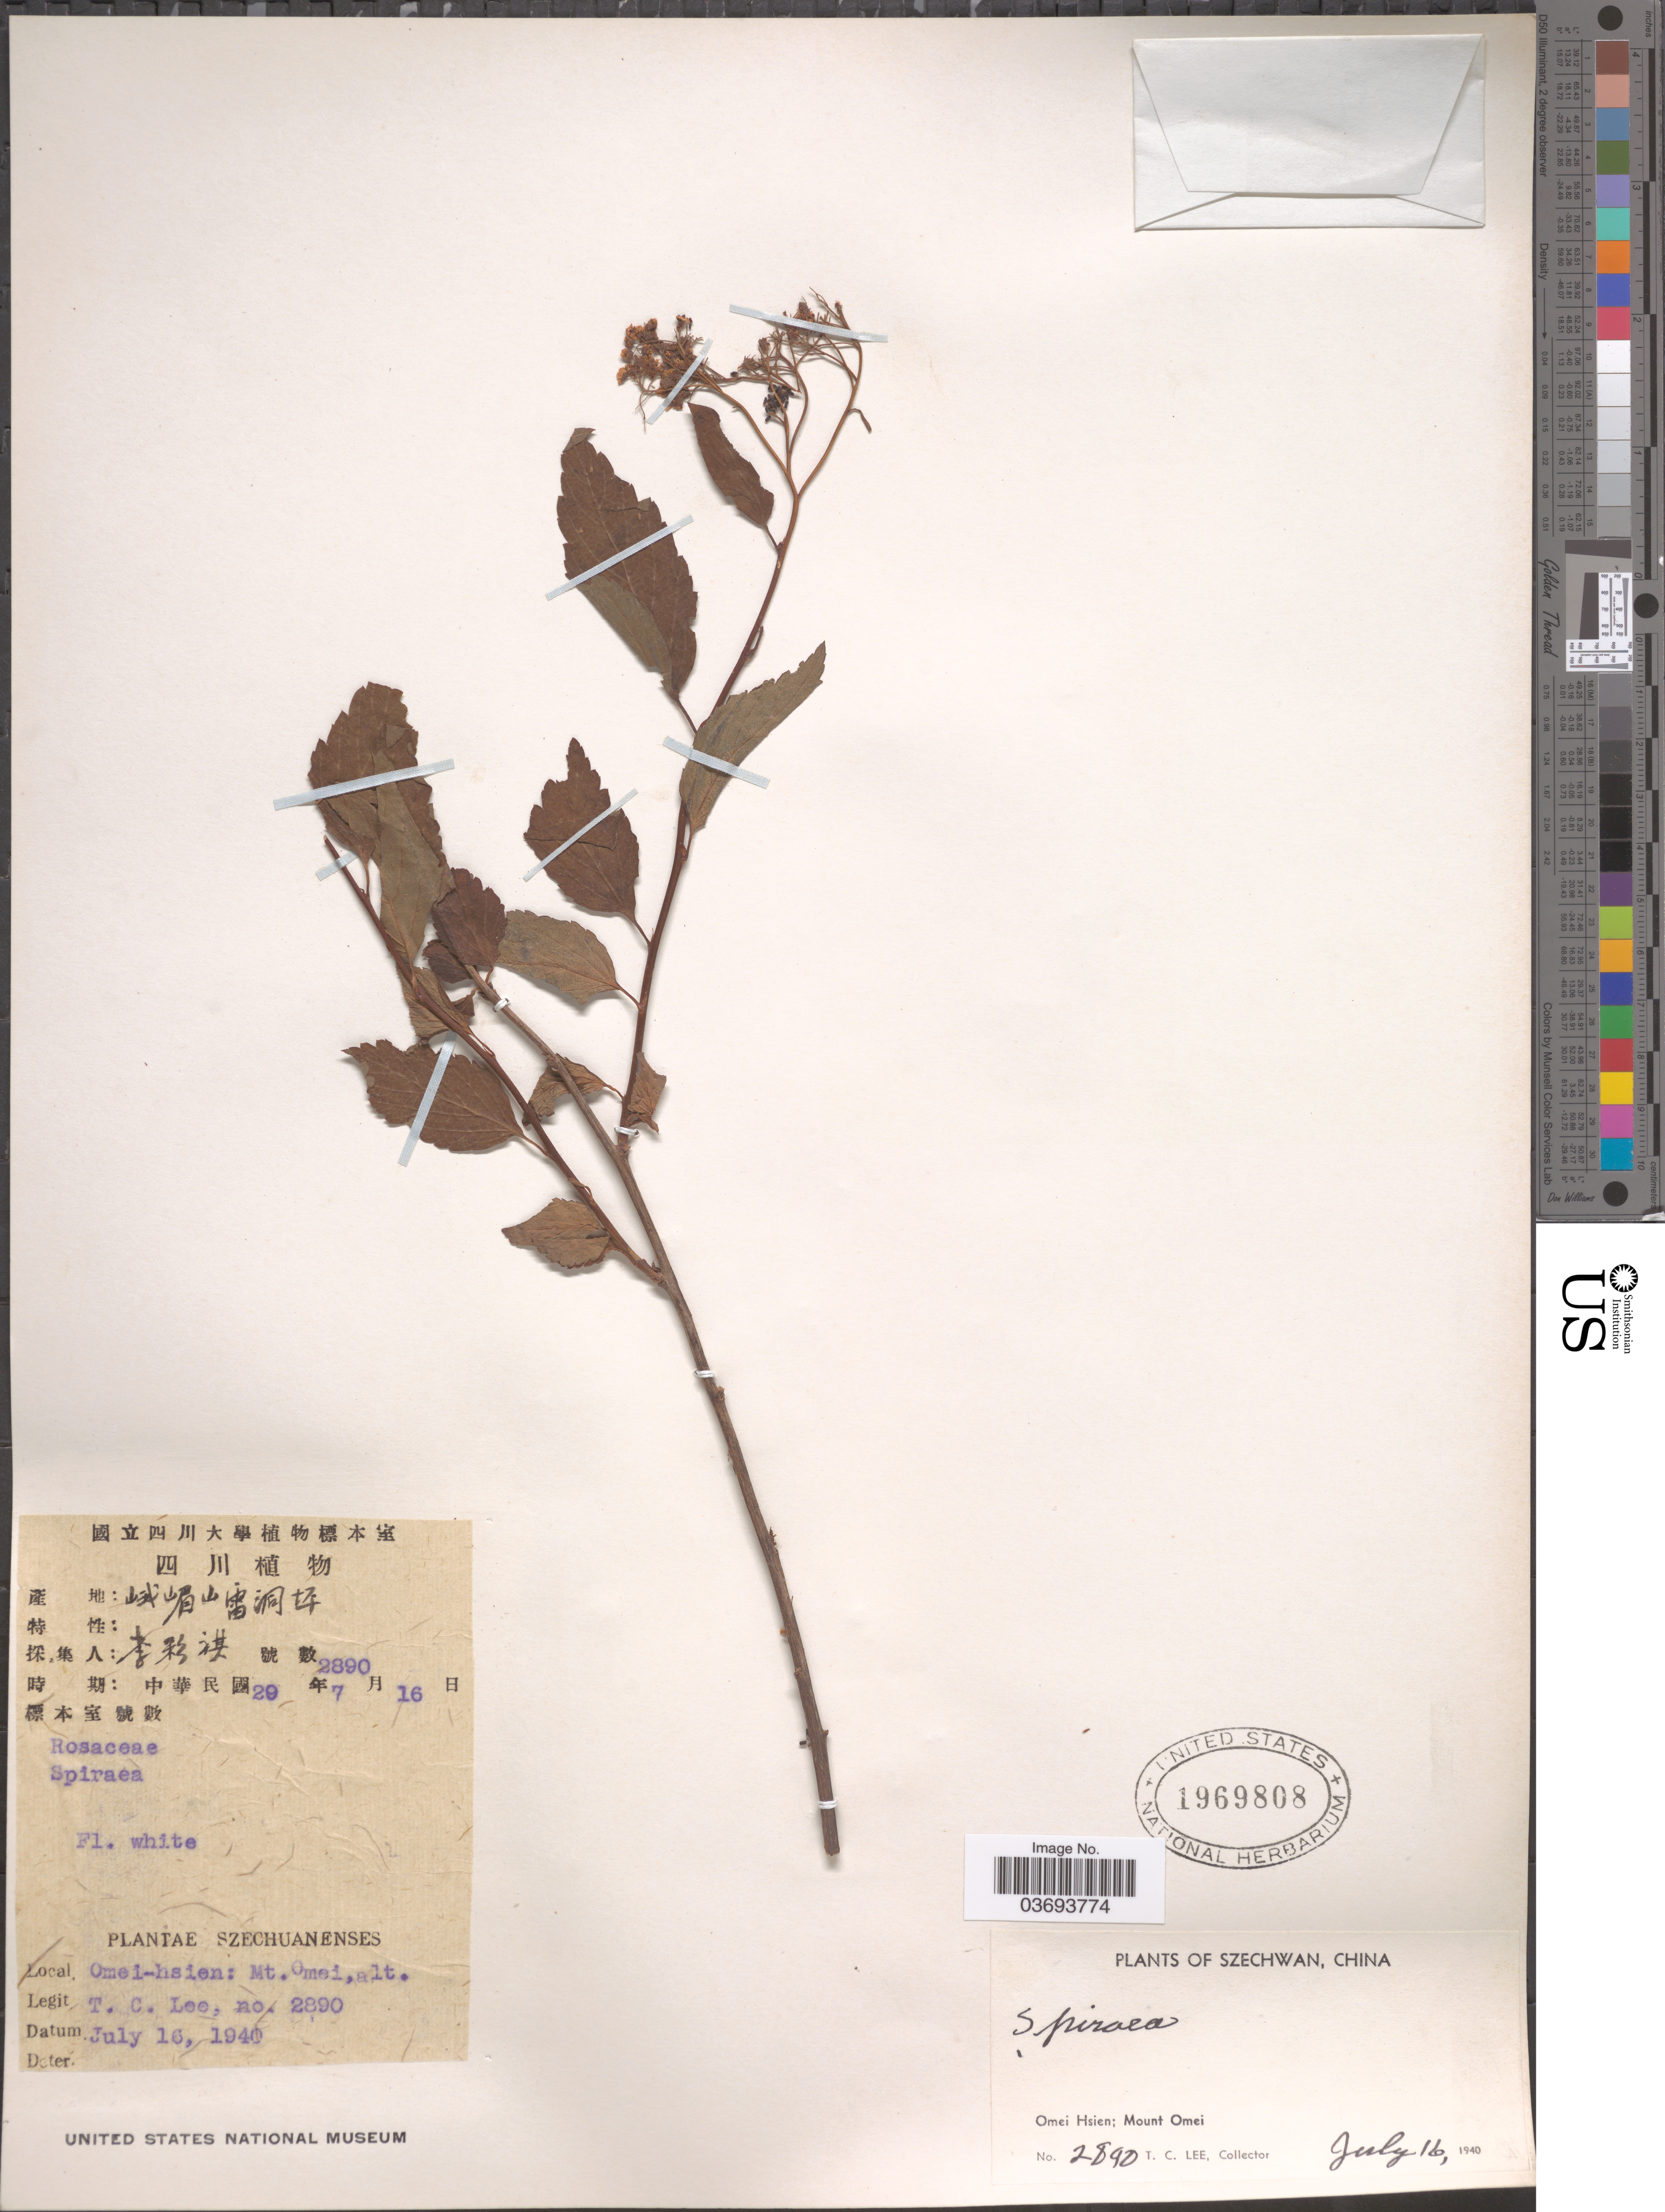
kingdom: Plantae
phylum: Tracheophyta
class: Magnoliopsida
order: Rosales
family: Rosaceae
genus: Spiraea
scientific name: Spiraea sp.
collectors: T. Lee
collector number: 2890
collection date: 1940-07-16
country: China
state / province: Sichuan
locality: Szechuanenses. Omei-hsien: Mt. Omei.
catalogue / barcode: US 1969808